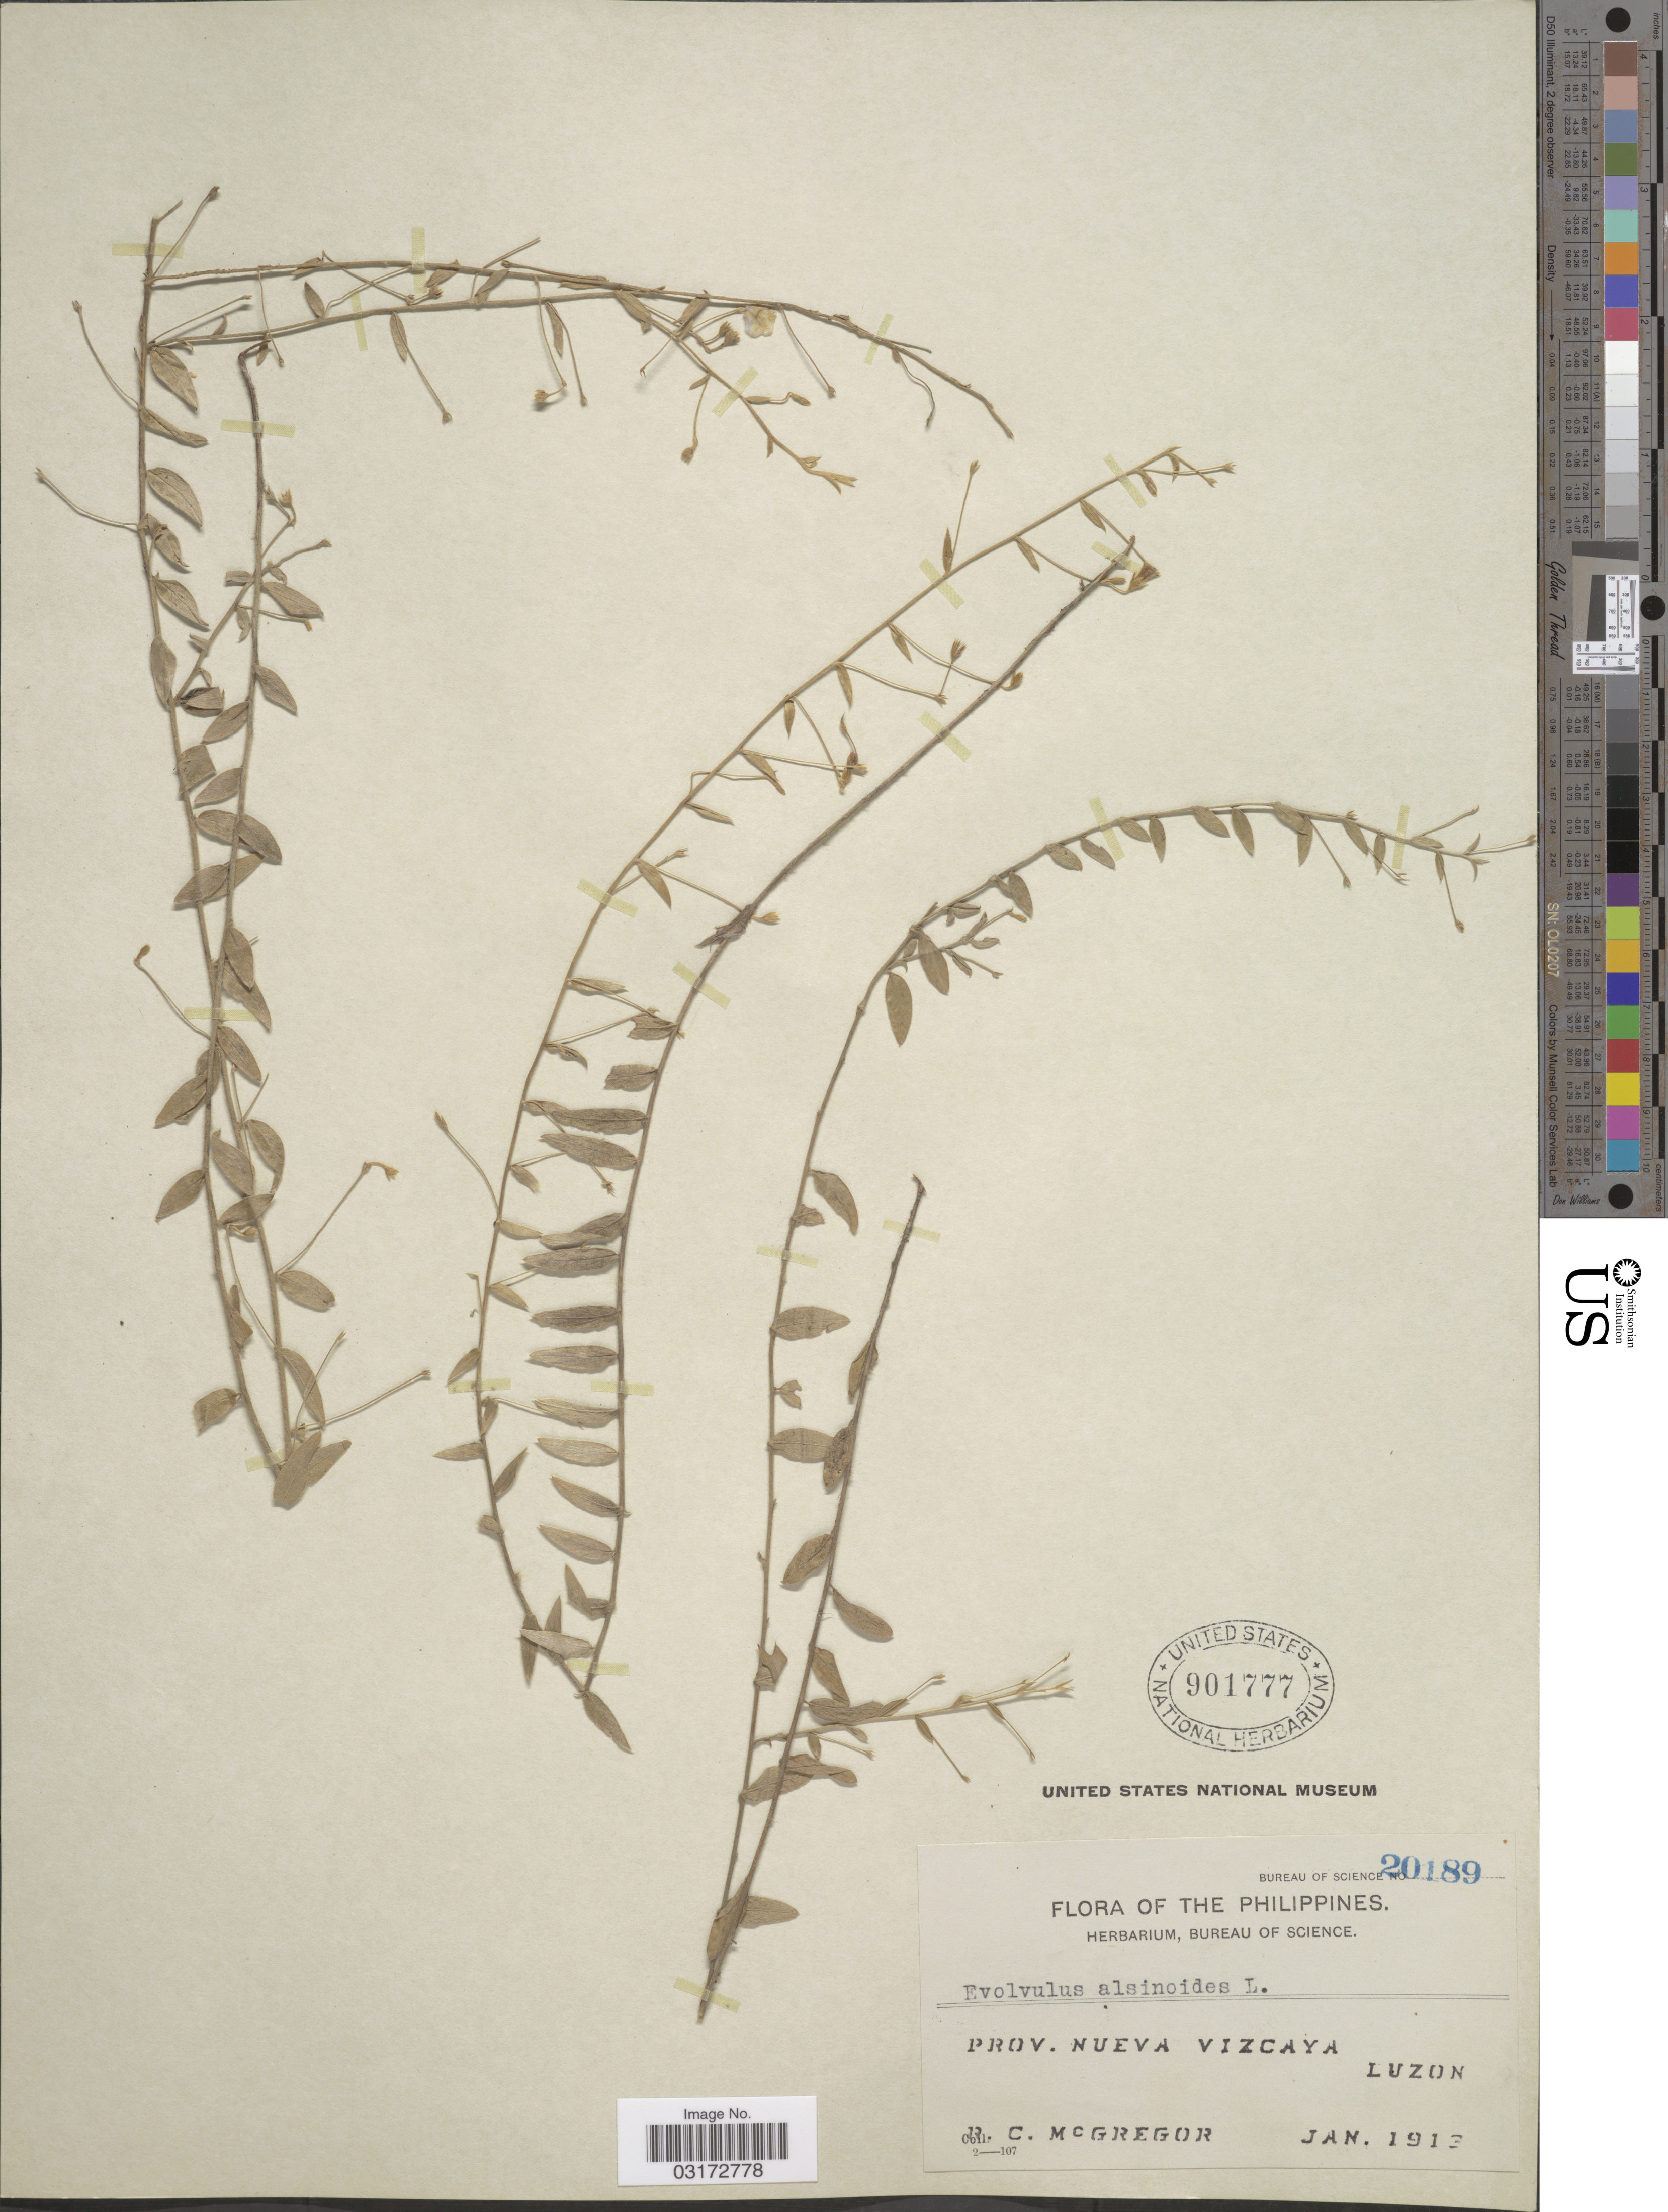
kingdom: Plantae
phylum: Tracheophyta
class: Magnoliopsida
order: Solanales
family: Convolvulaceae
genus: Evolvulus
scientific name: Evolvulus alsinoides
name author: (L.) L.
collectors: R. C. McGregor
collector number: Bureau of Science 20189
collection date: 1913-01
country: Philippines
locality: Prov. Nueva Vizcaya, Luzon.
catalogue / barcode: US 901777